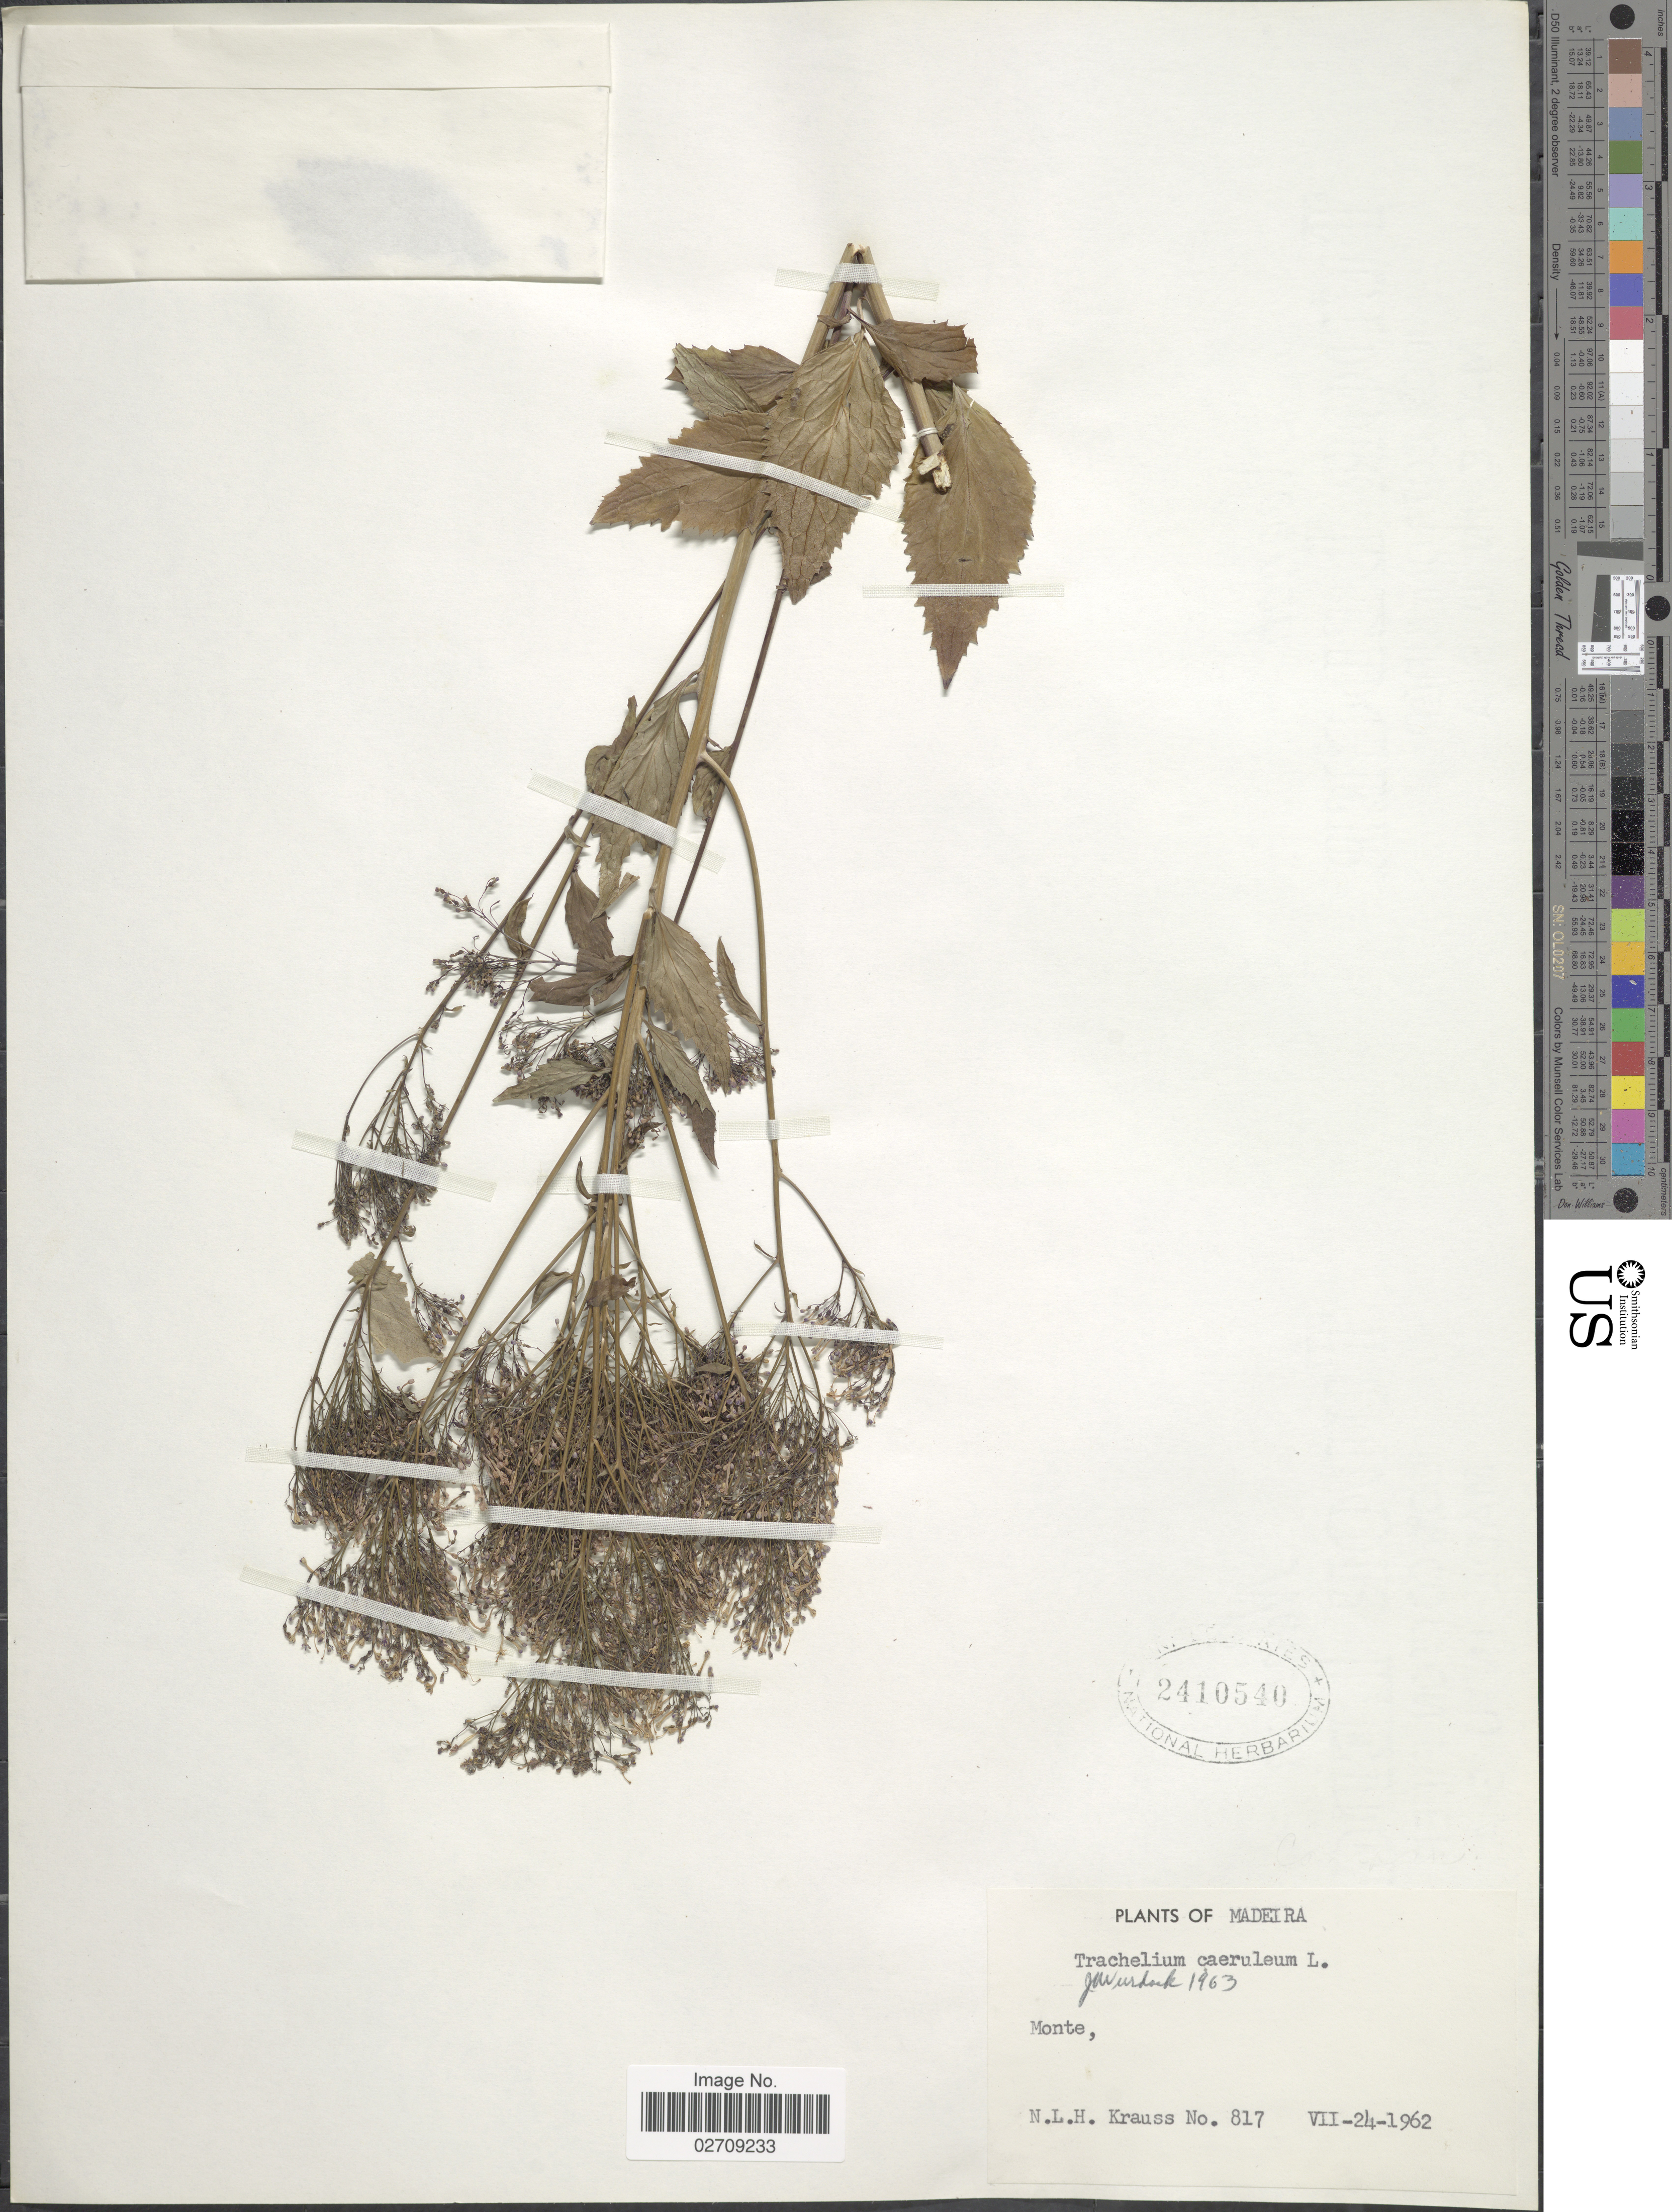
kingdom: Plantae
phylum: Tracheophyta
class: Magnoliopsida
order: Asterales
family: Campanulaceae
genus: Trachelium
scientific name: Trachelium caeruleum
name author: L.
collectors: N. Krauss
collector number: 817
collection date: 1962-07-24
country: Portugal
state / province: Madeira (Aut. Reg.)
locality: Monte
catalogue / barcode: US 2410540